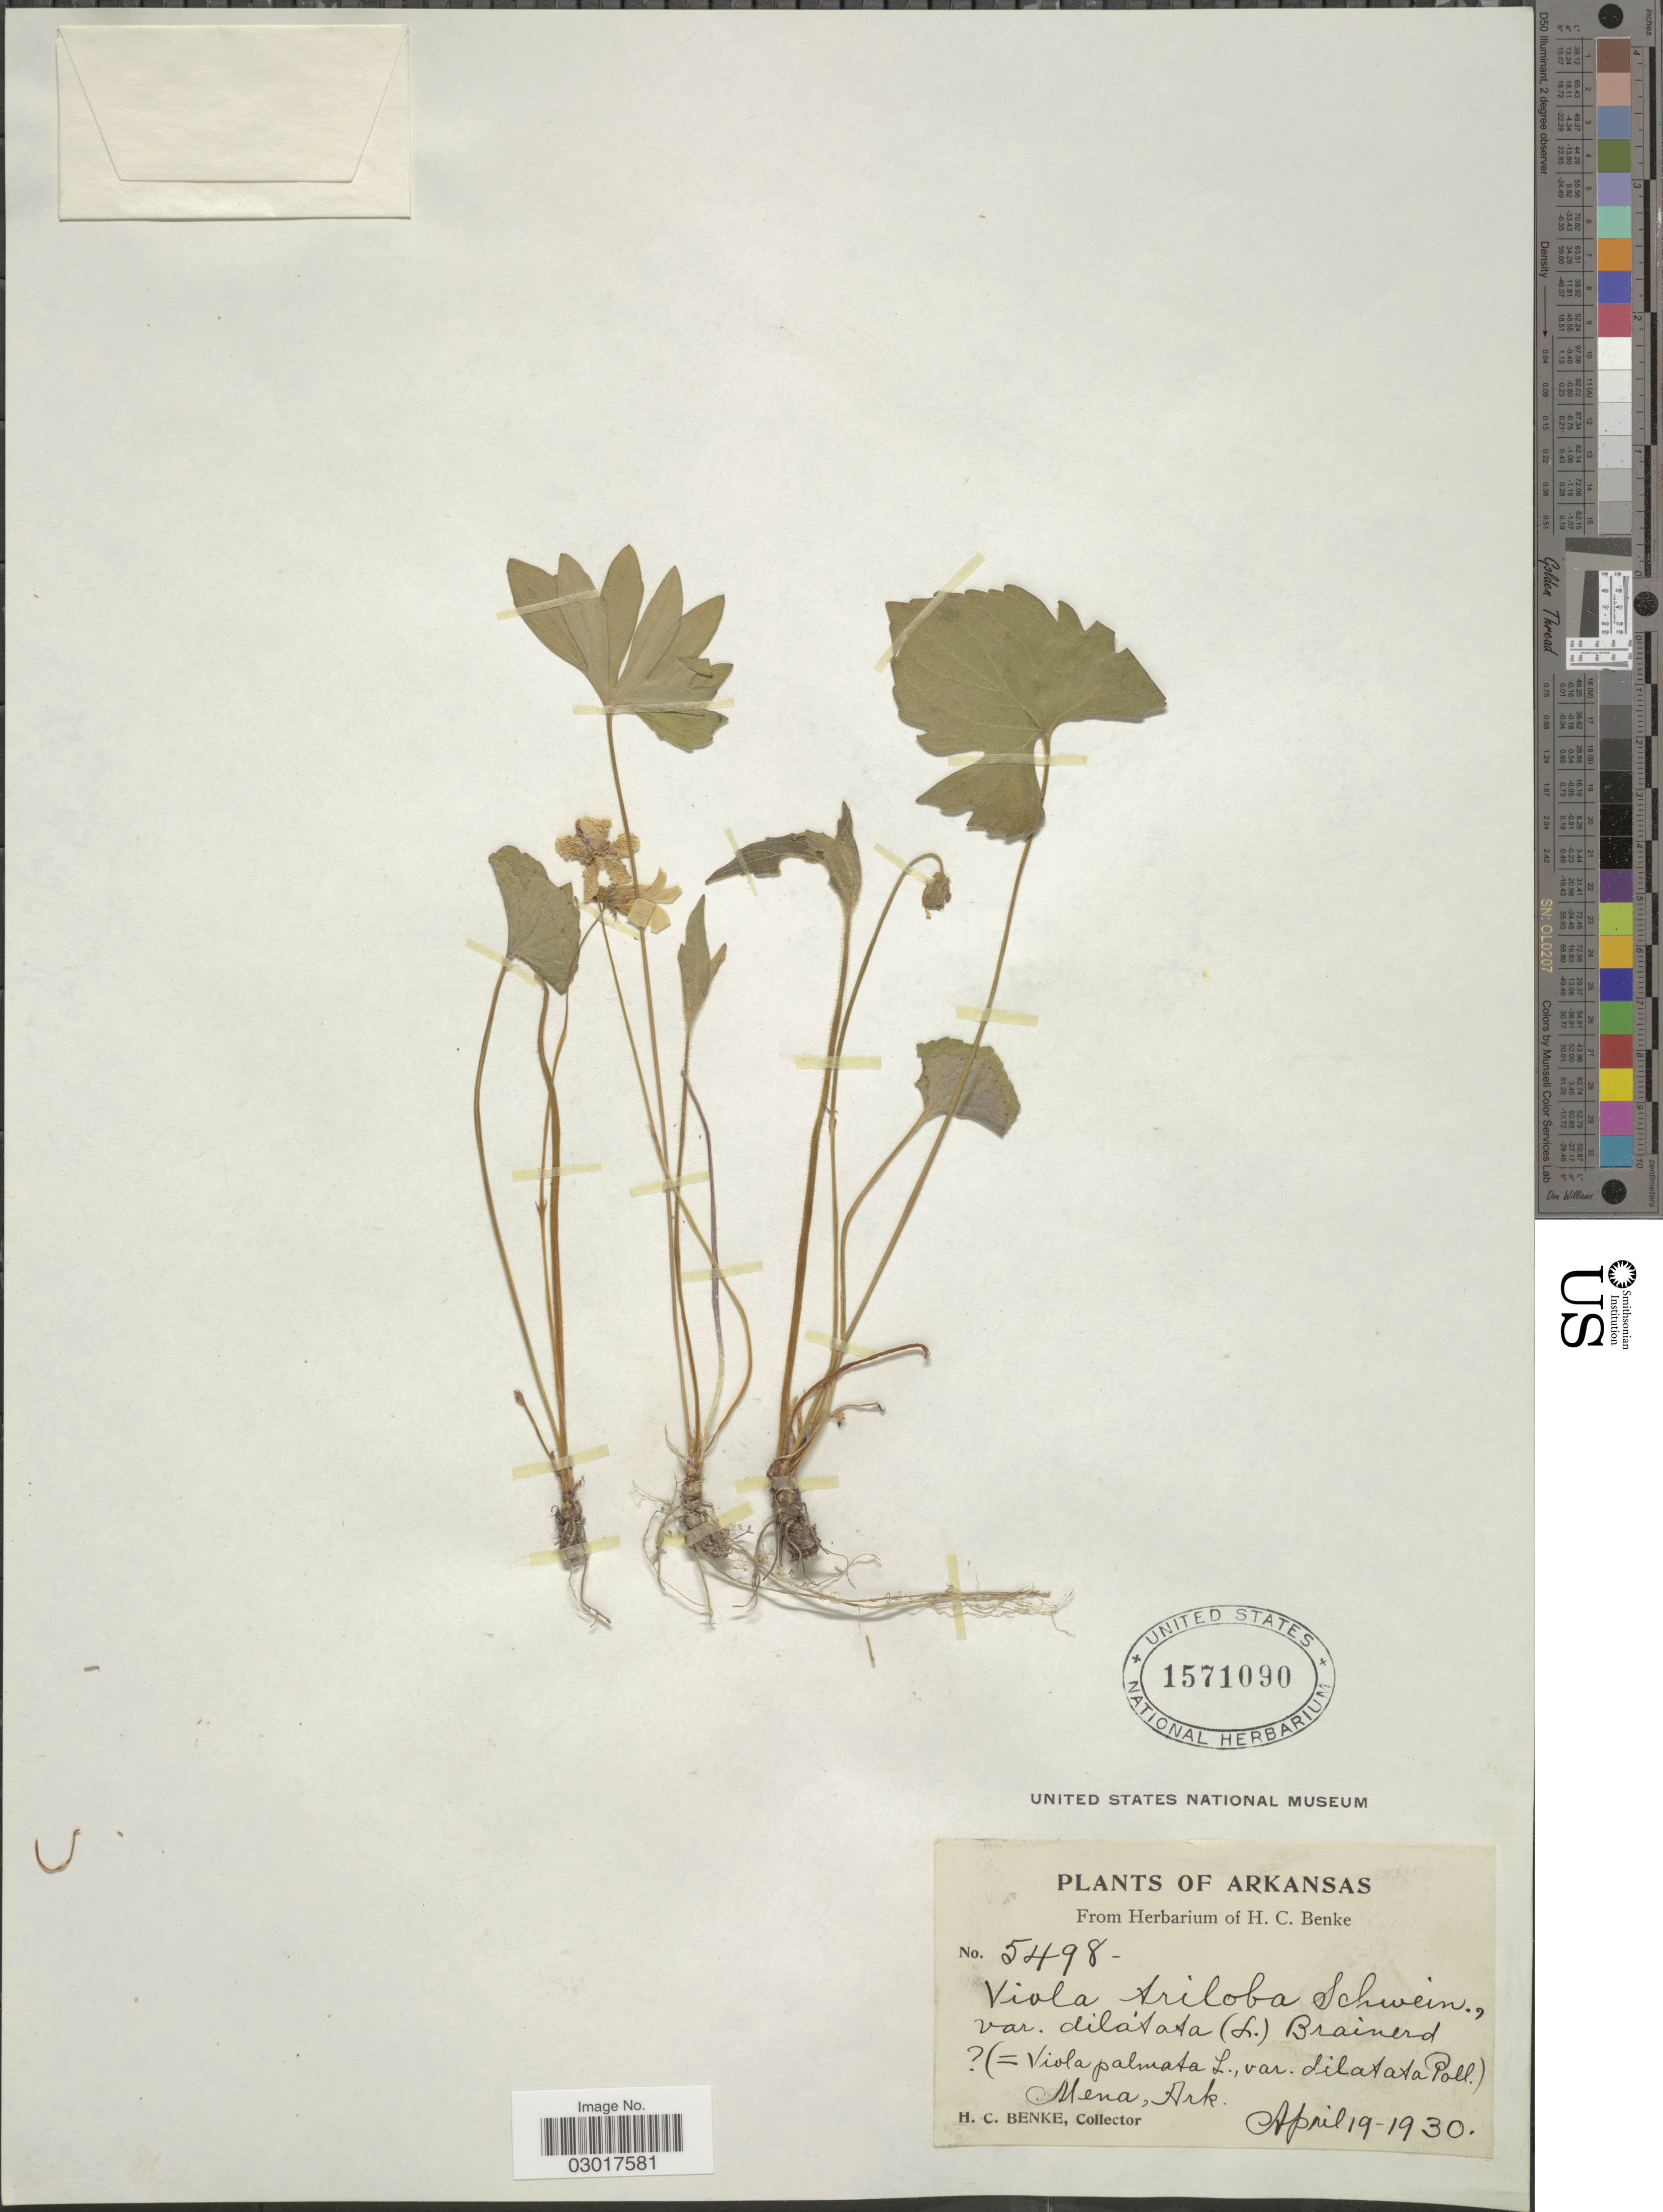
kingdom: Plantae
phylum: Tracheophyta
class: Magnoliopsida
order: Malpighiales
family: Violaceae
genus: Viola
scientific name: Viola triloba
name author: Schwein.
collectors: H. Benke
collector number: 5498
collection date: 1930-04-19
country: United States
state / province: Arkansas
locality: Mena.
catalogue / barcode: US 1571090